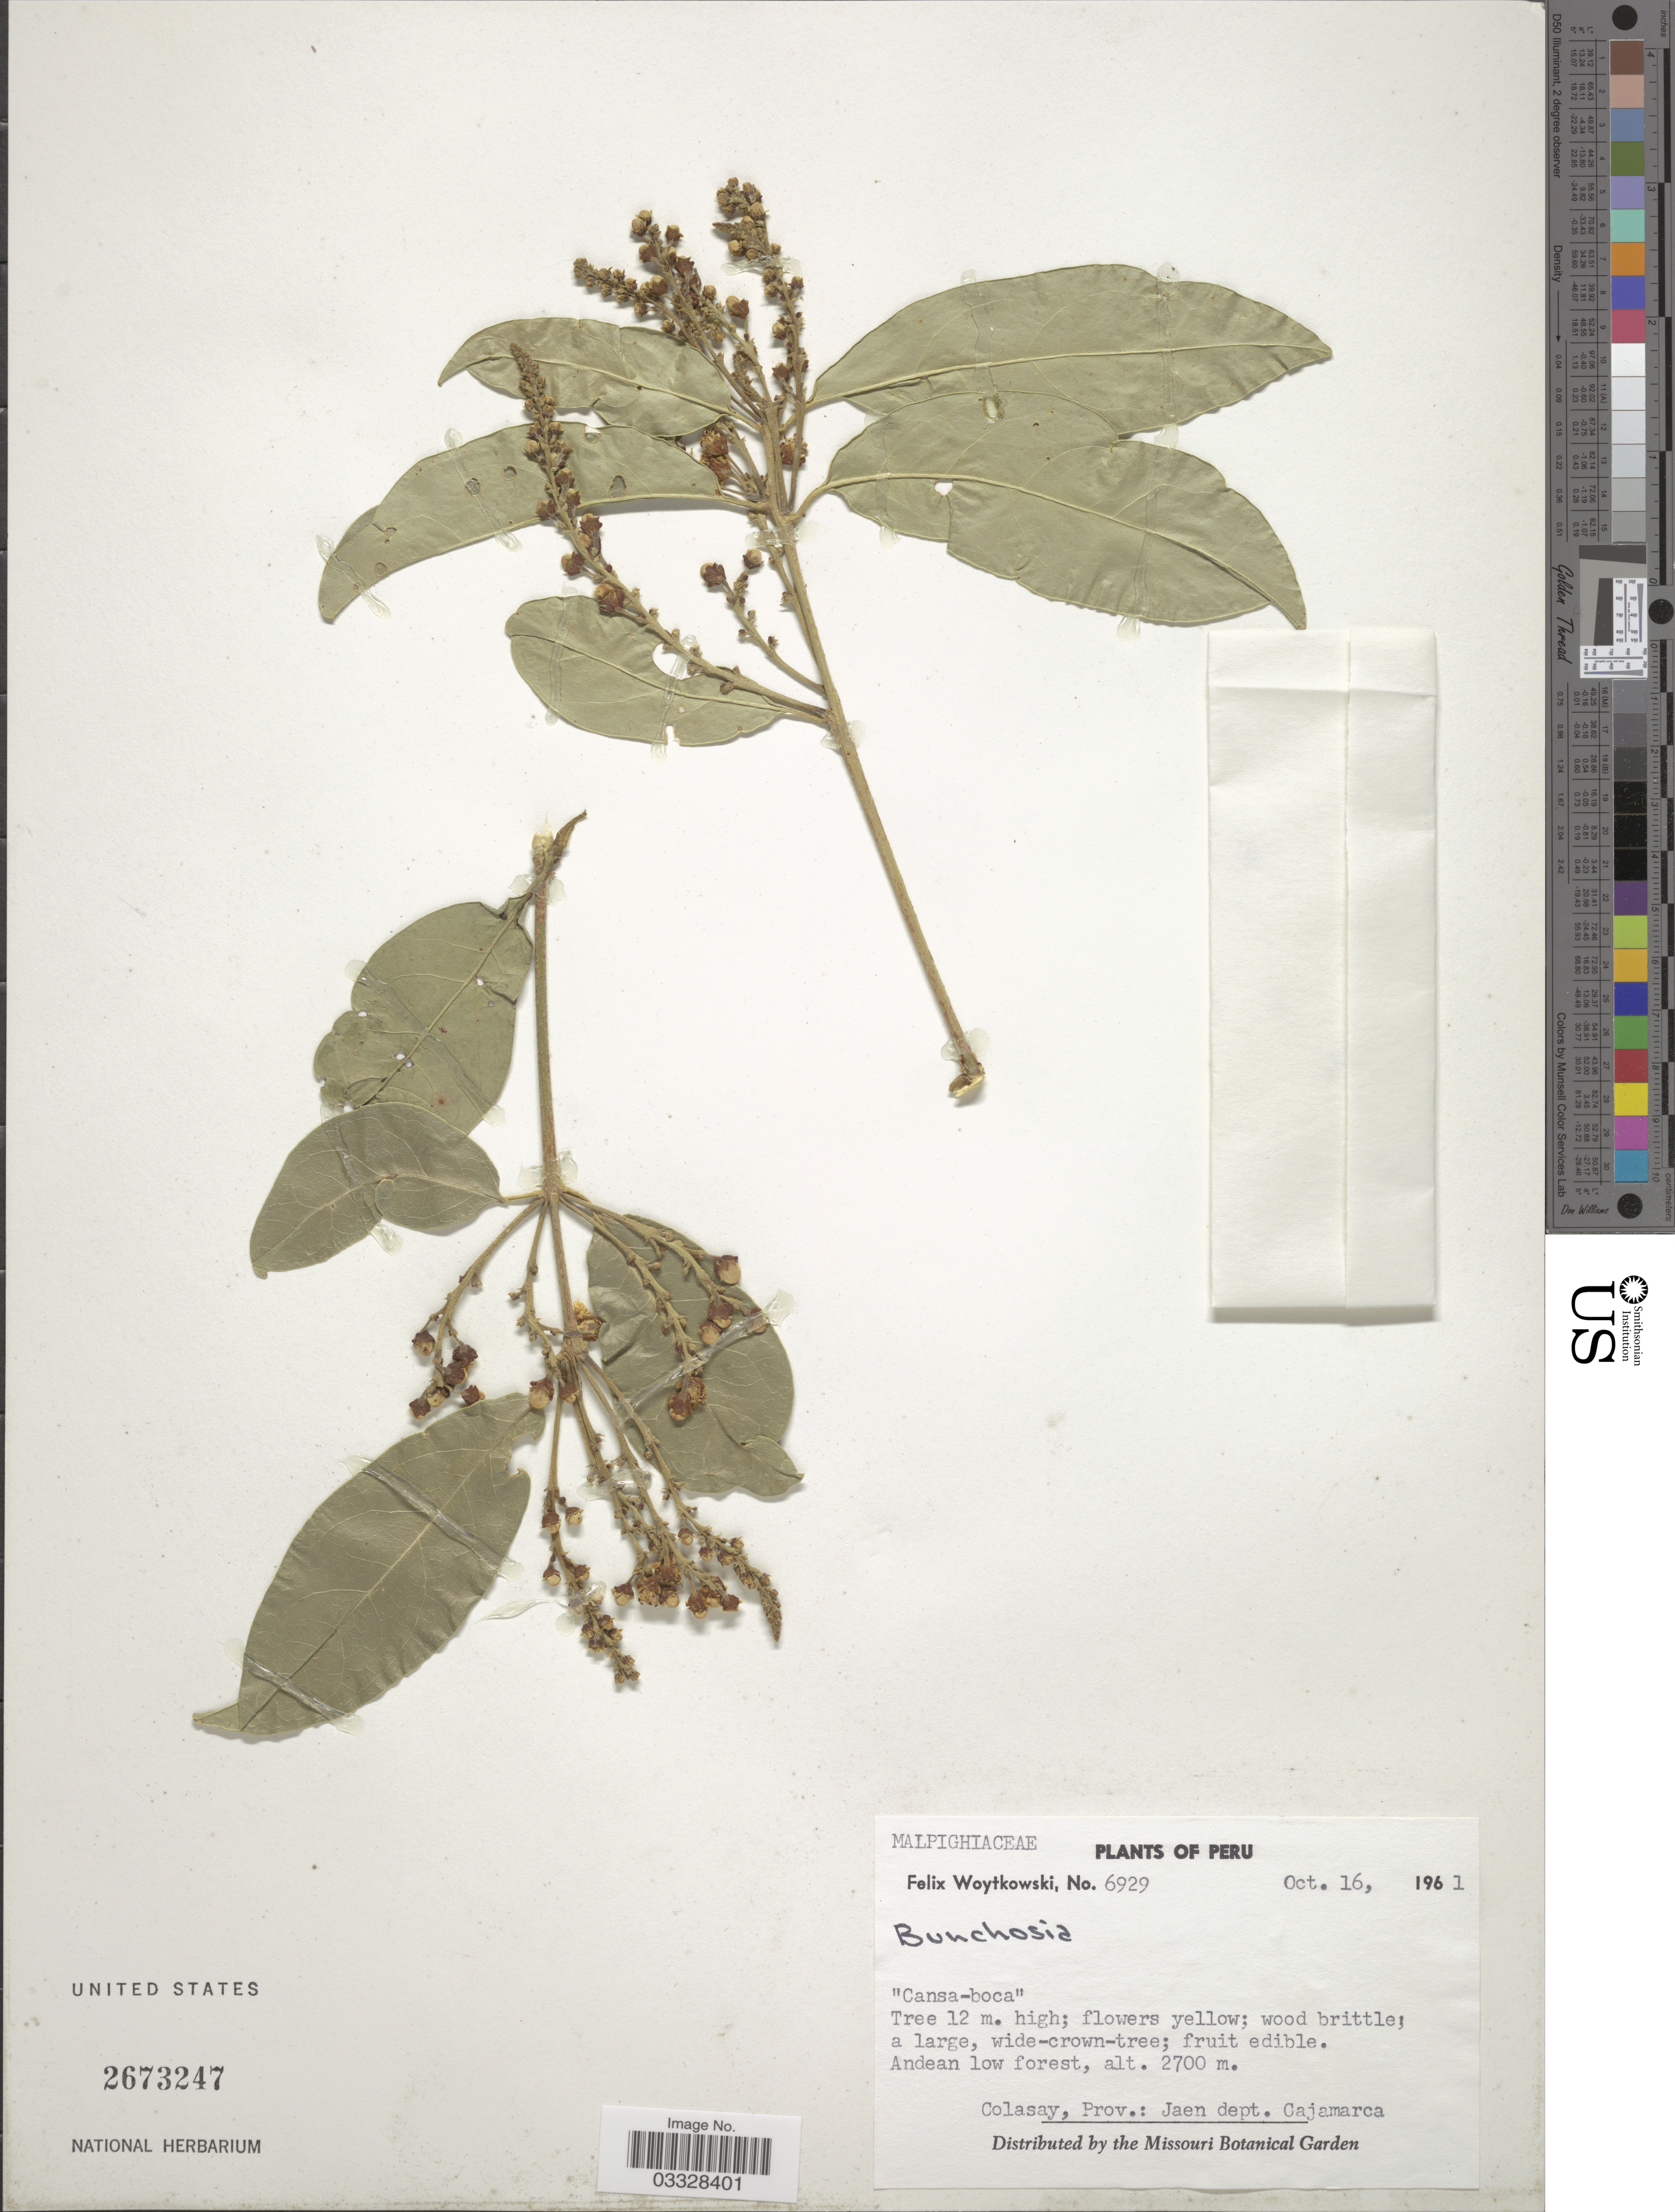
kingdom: Plantae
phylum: Tracheophyta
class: Magnoliopsida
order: Malpighiales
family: Malpighiaceae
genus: Bunchosia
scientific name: Bunchosia sp.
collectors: F. Woytkowski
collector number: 6929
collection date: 1961-10-16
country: Peru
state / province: Cajamarca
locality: Colasay, Prov.: Jaen dept. Cajamarca.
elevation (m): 2700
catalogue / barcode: US 2673247